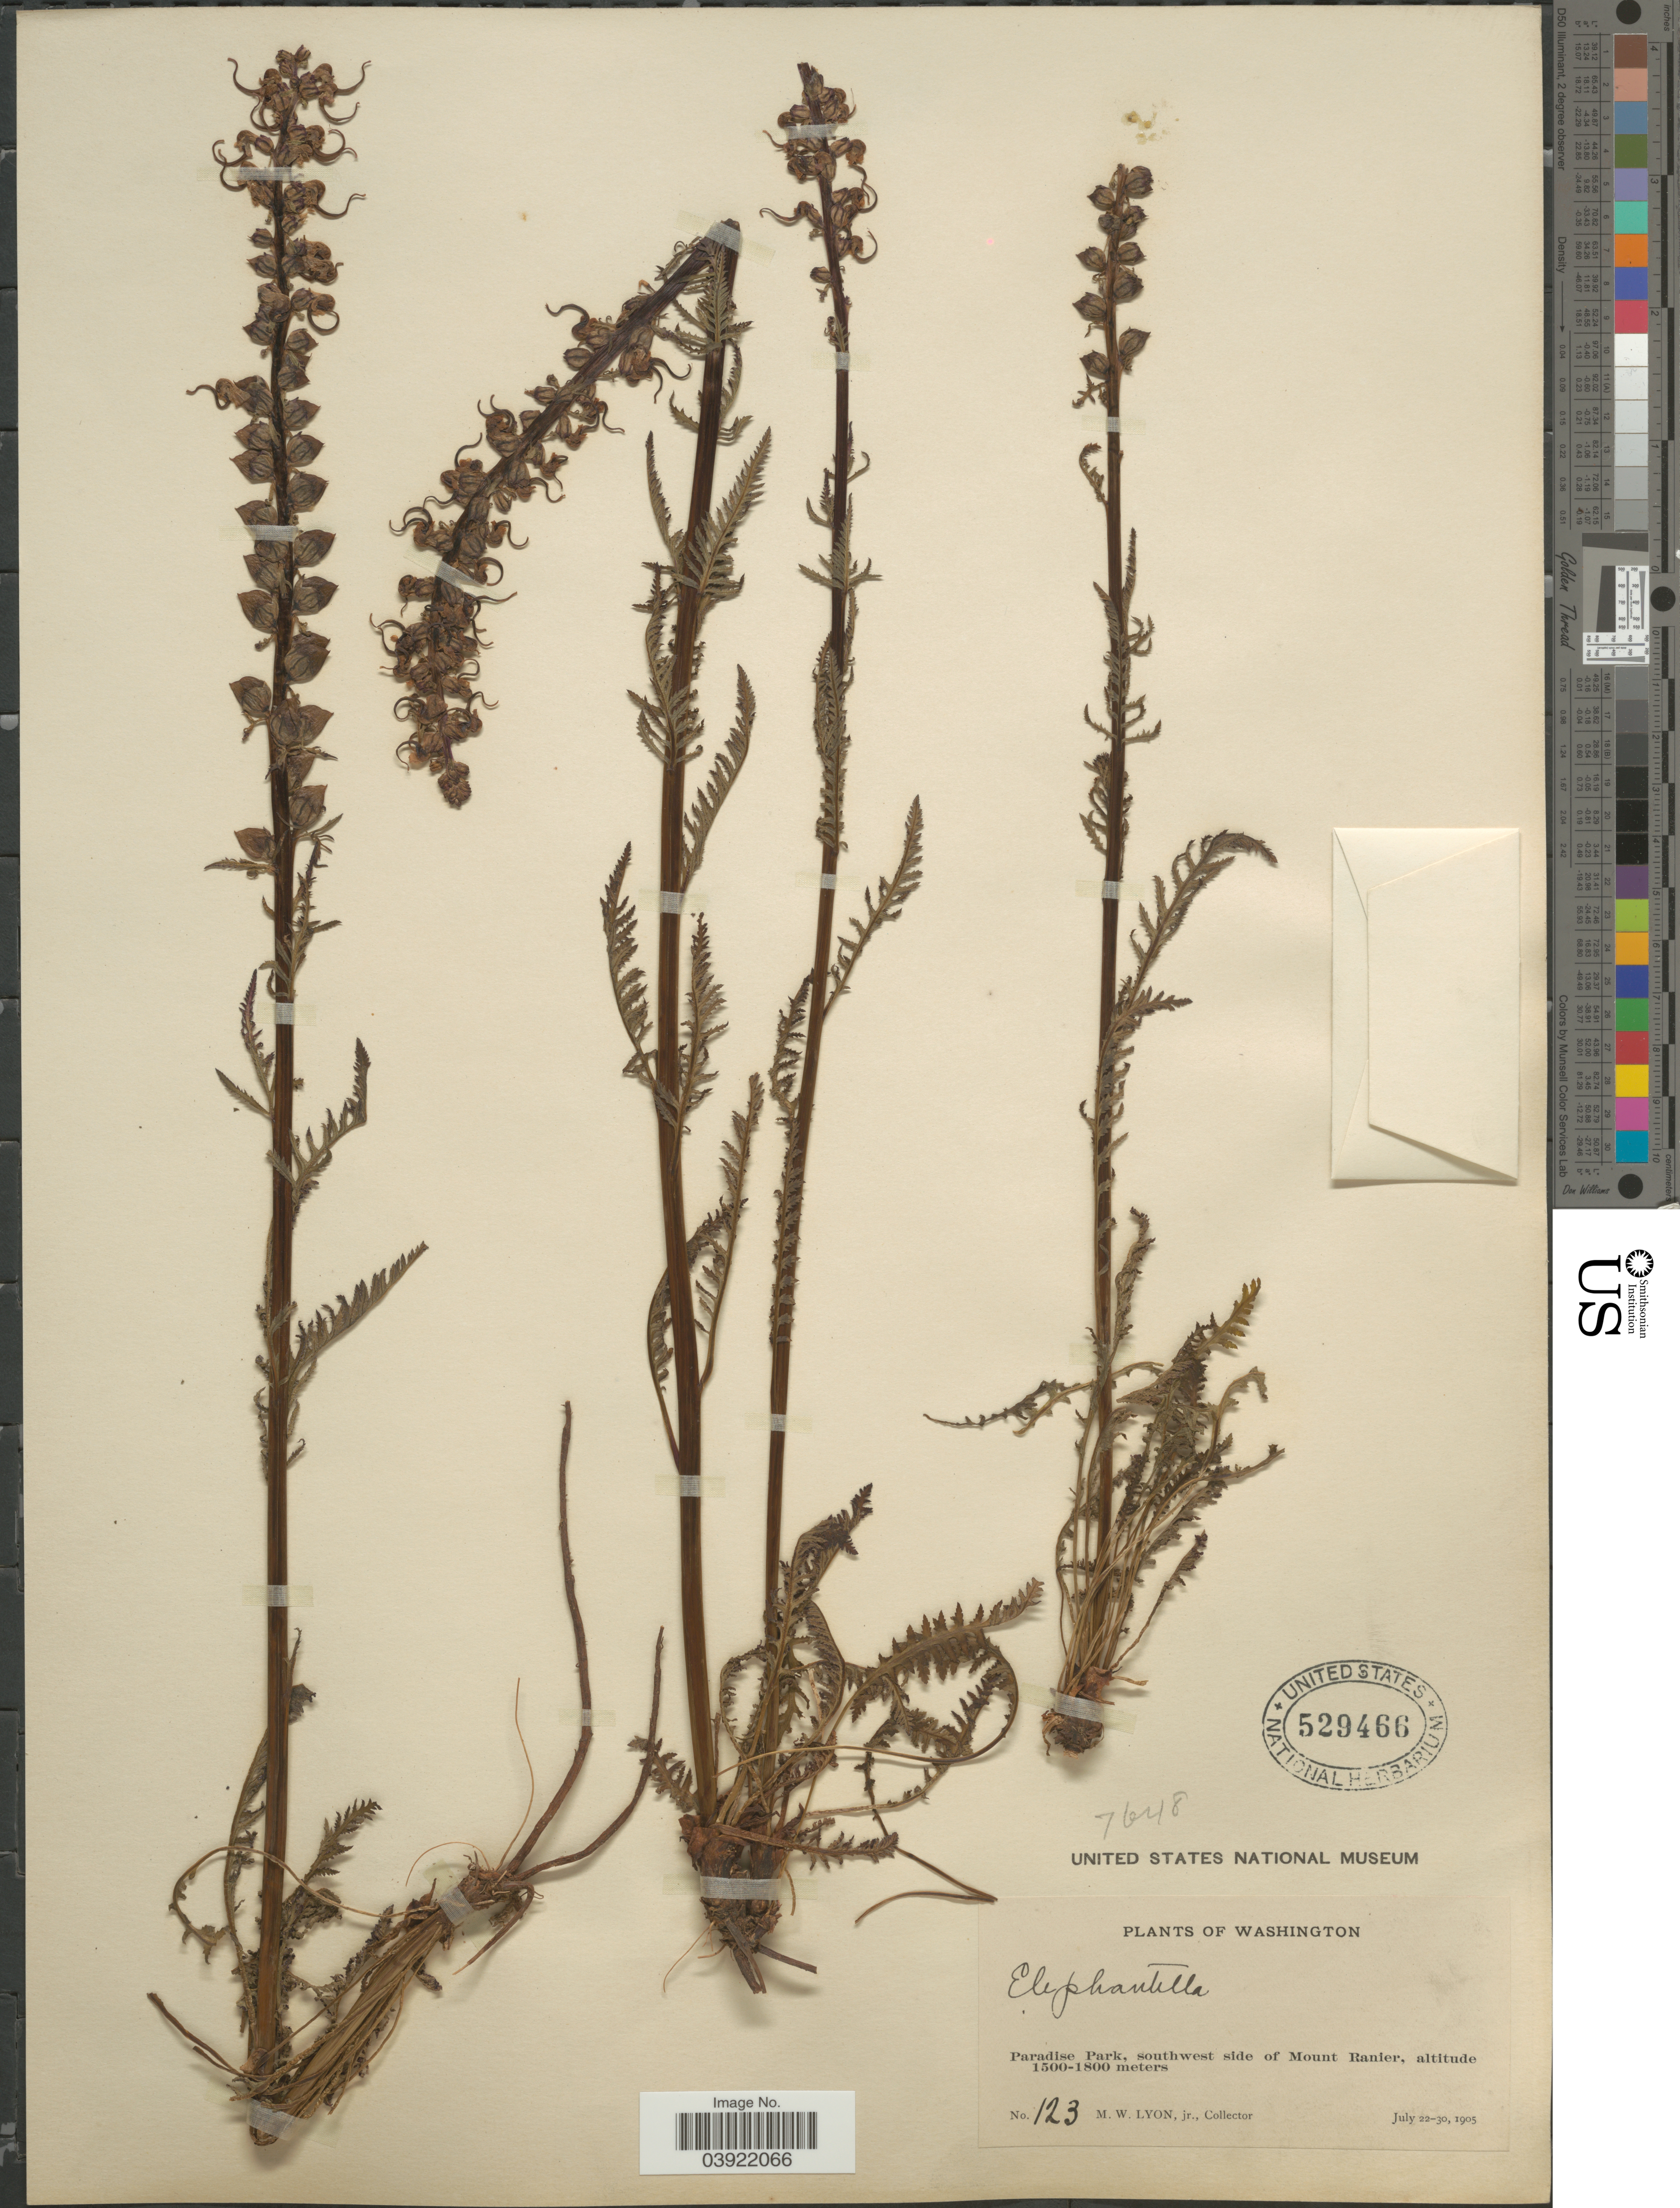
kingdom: Plantae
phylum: Tracheophyta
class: Magnoliopsida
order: Lamiales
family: Orobanchaceae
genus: Pedicularis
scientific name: Pedicularis groenlandica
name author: Retz.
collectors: M. W. Lyon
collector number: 123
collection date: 1905-07-22/1905-07-30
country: United States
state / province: Washington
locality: Paradise Park, southwest side of Mount Ranier.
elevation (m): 1500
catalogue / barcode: US 529466